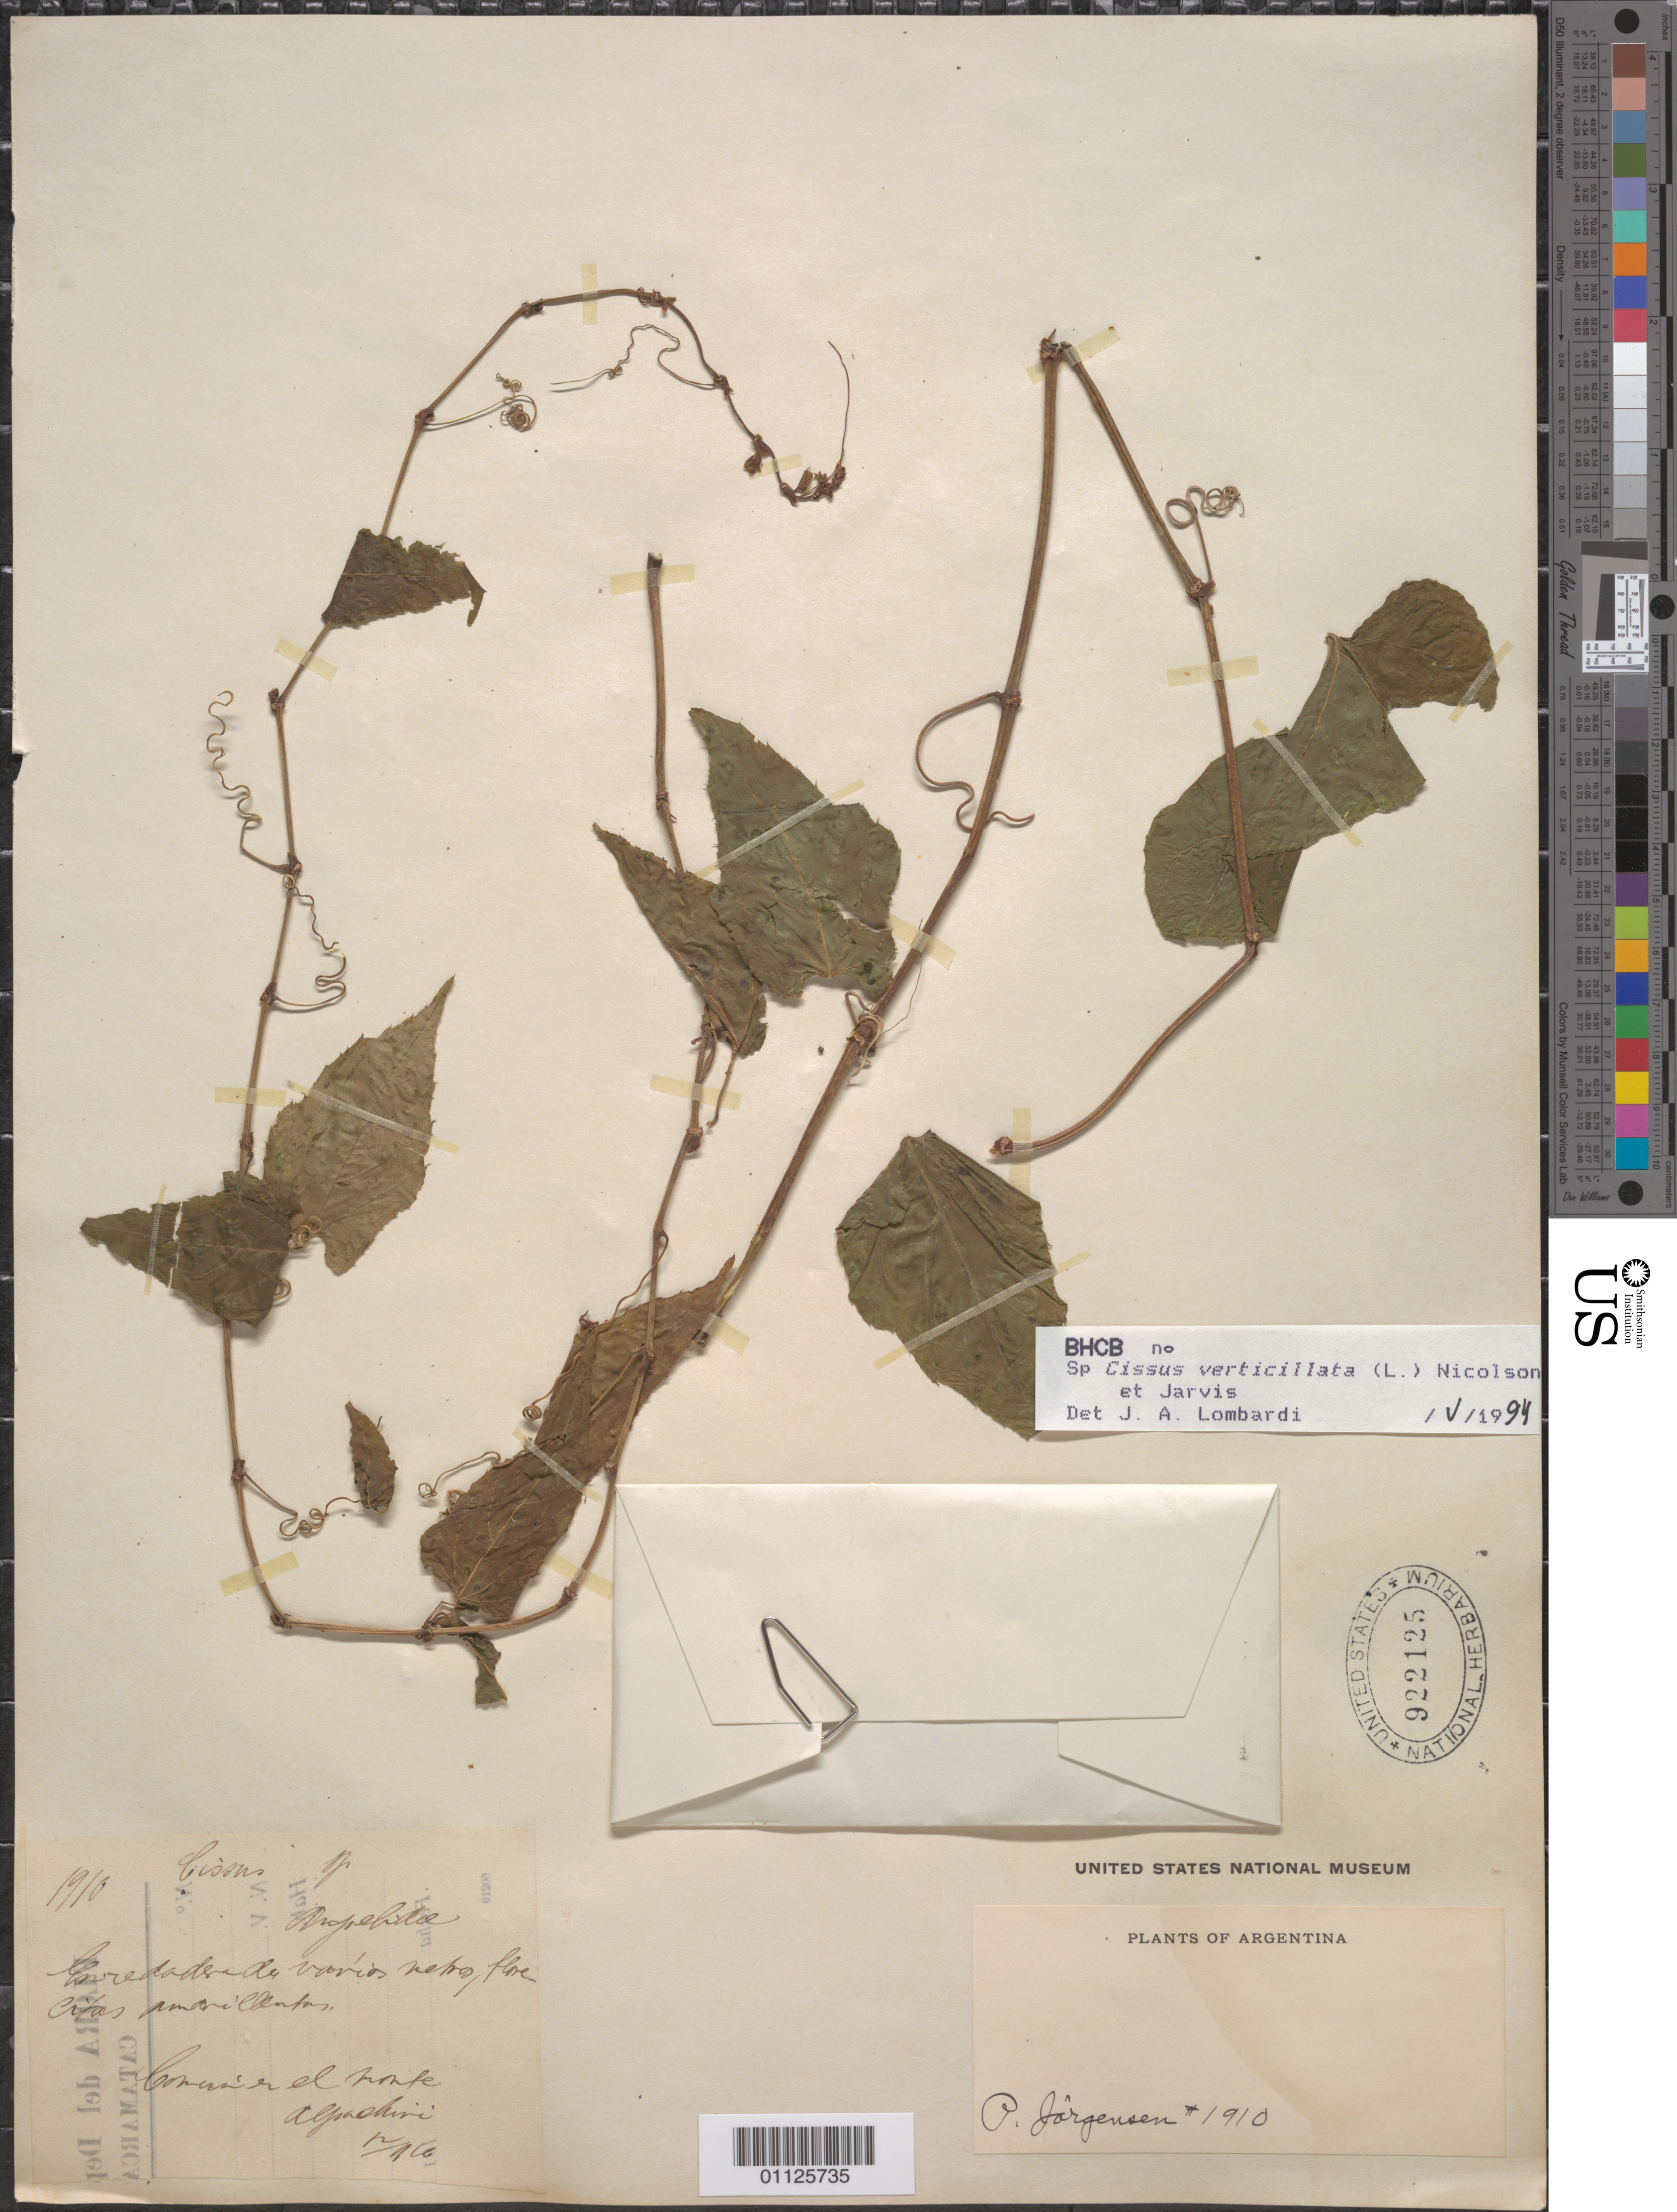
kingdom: Plantae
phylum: Tracheophyta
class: Magnoliopsida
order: Vitales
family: Vitaceae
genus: Cissus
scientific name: Cissus verticillata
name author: (L.) Nicolson & C.E. Jarvis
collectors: P. Jörgensen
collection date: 1910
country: Argentina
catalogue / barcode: US 922125